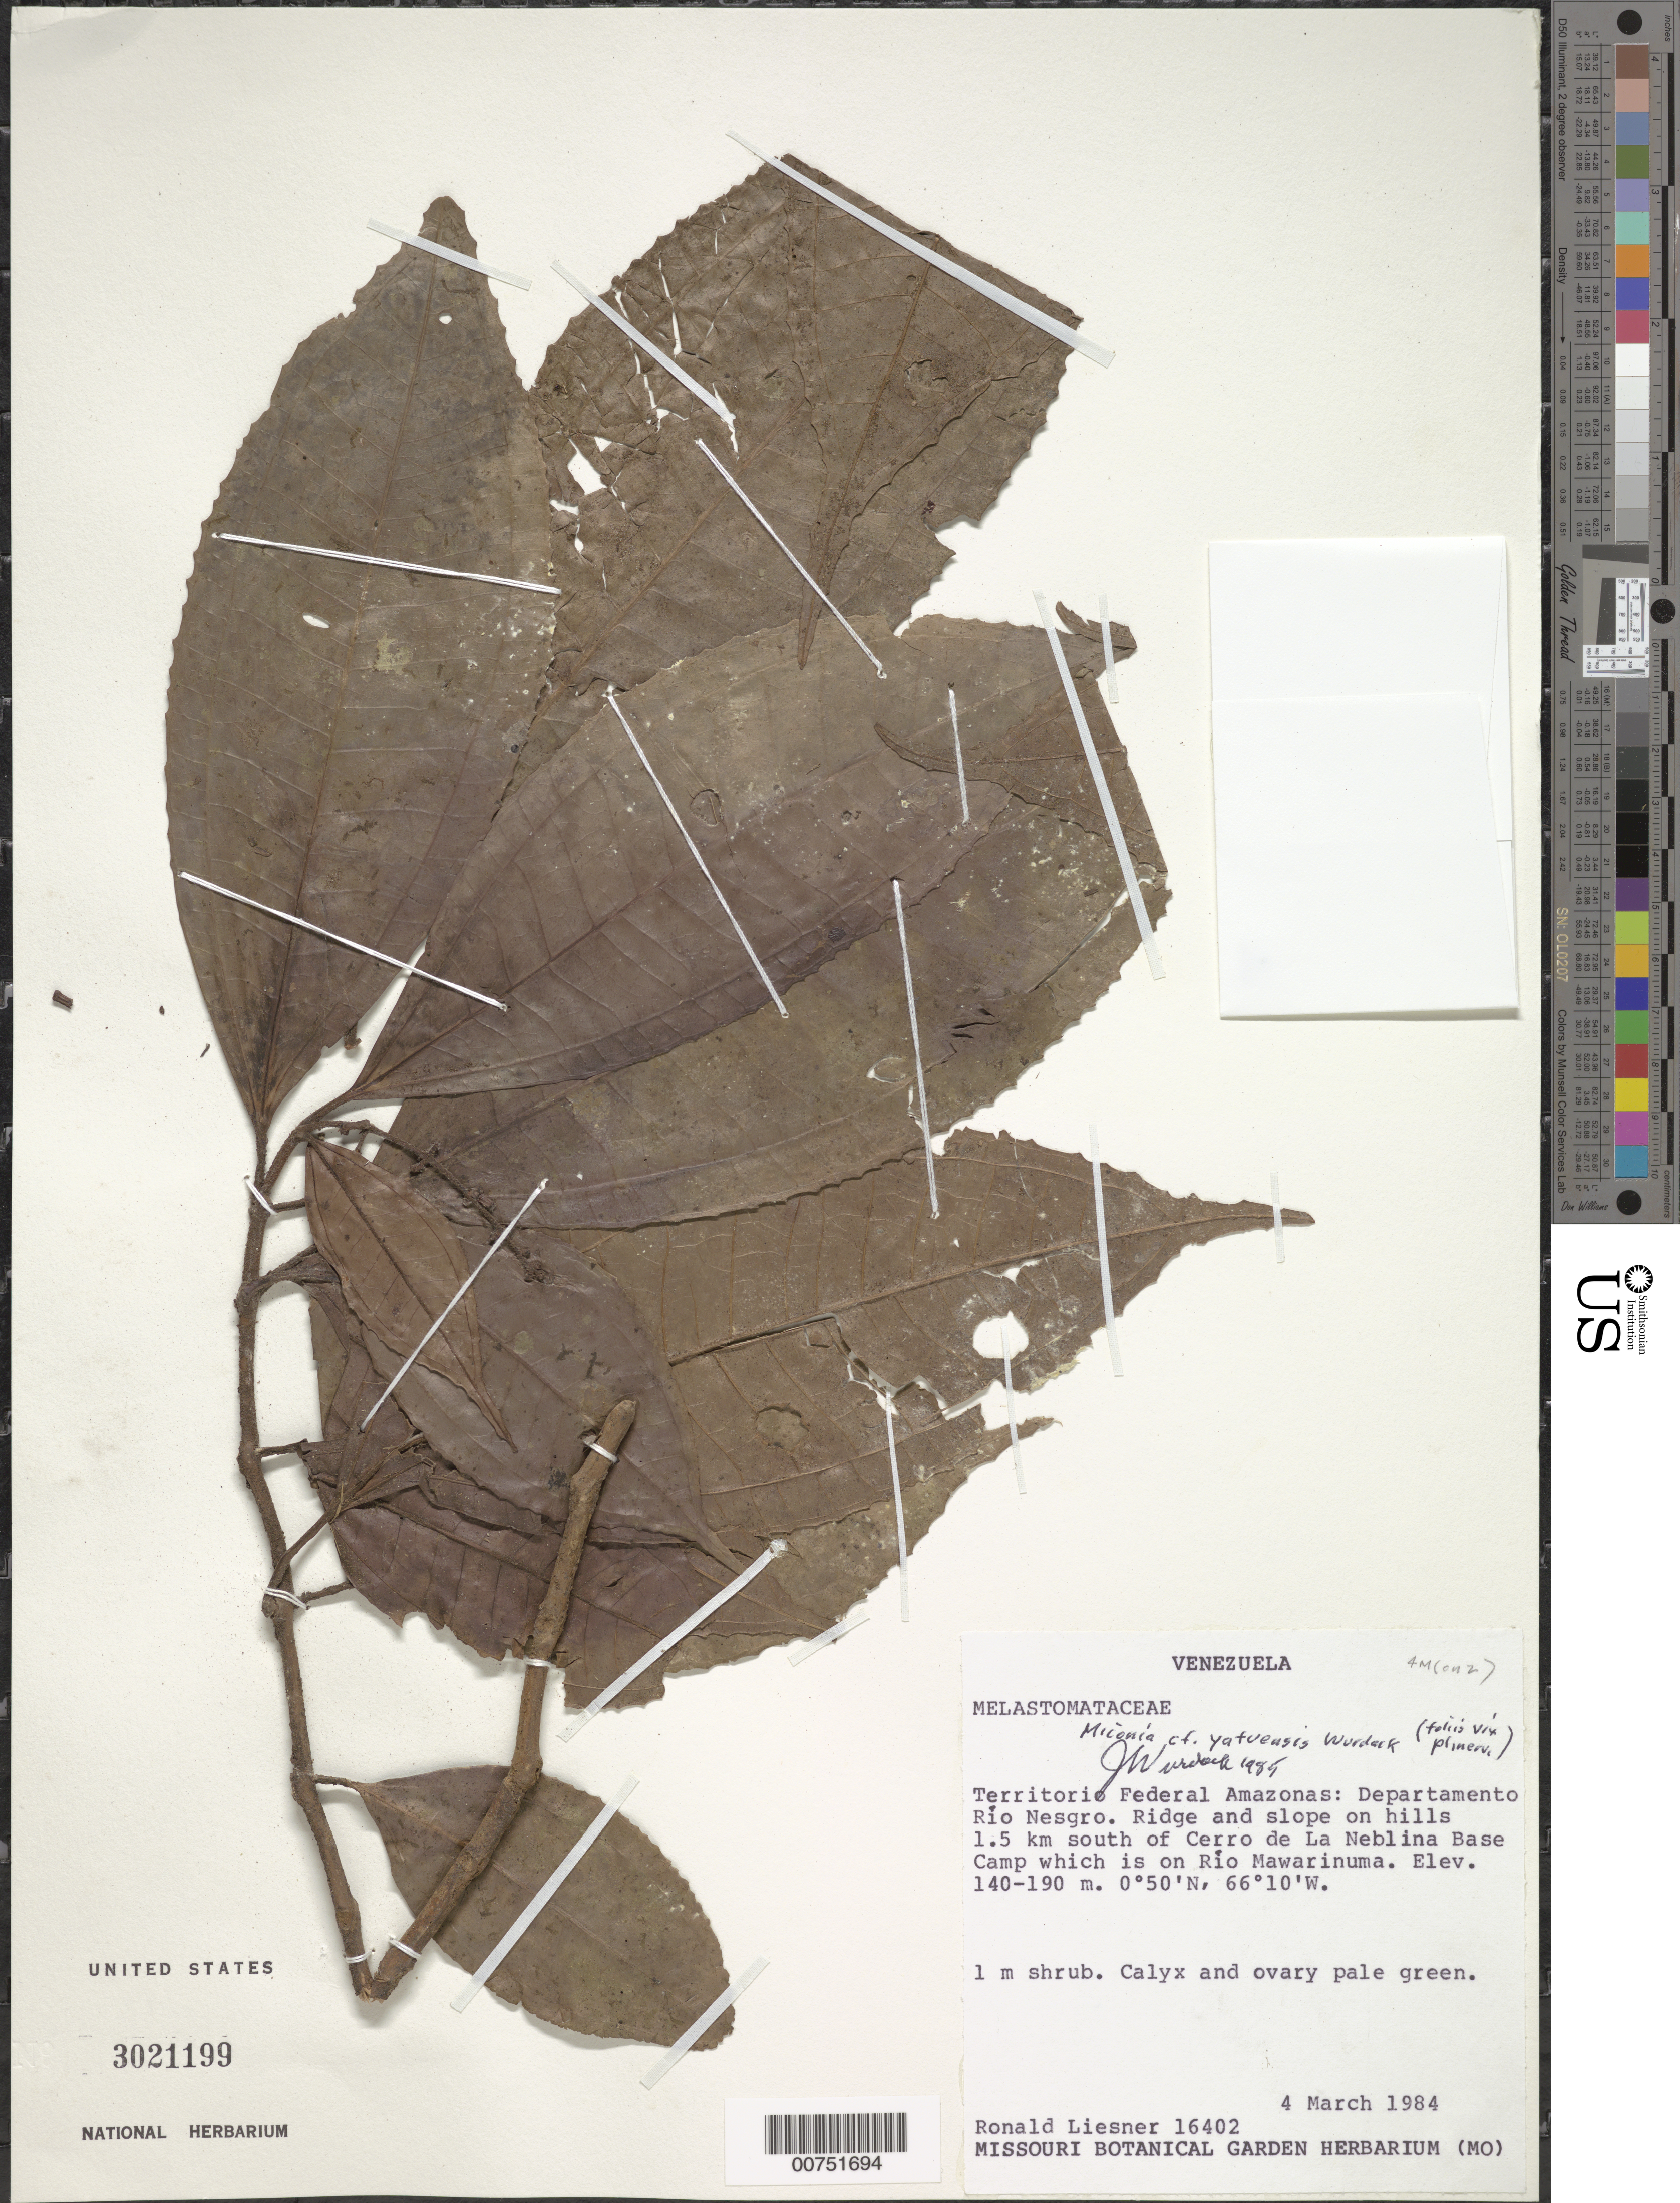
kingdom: Plantae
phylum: Tracheophyta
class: Magnoliopsida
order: Myrtales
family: Melastomataceae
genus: Miconia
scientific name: Miconia yatuensis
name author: Wurdack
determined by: Wurdack, John J., (US), US (UNITED STATES)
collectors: R. L. Liesner & V. Funk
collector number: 16402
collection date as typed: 4-Mar-84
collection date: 1984-03-04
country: Venezuela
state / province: Amazonas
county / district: Río Negro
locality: Río Mawarinuma, 1.5 km S of Cerro de La Neblina Base Camp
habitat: Ridge and slope on hills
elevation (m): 140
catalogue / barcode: US 3021199